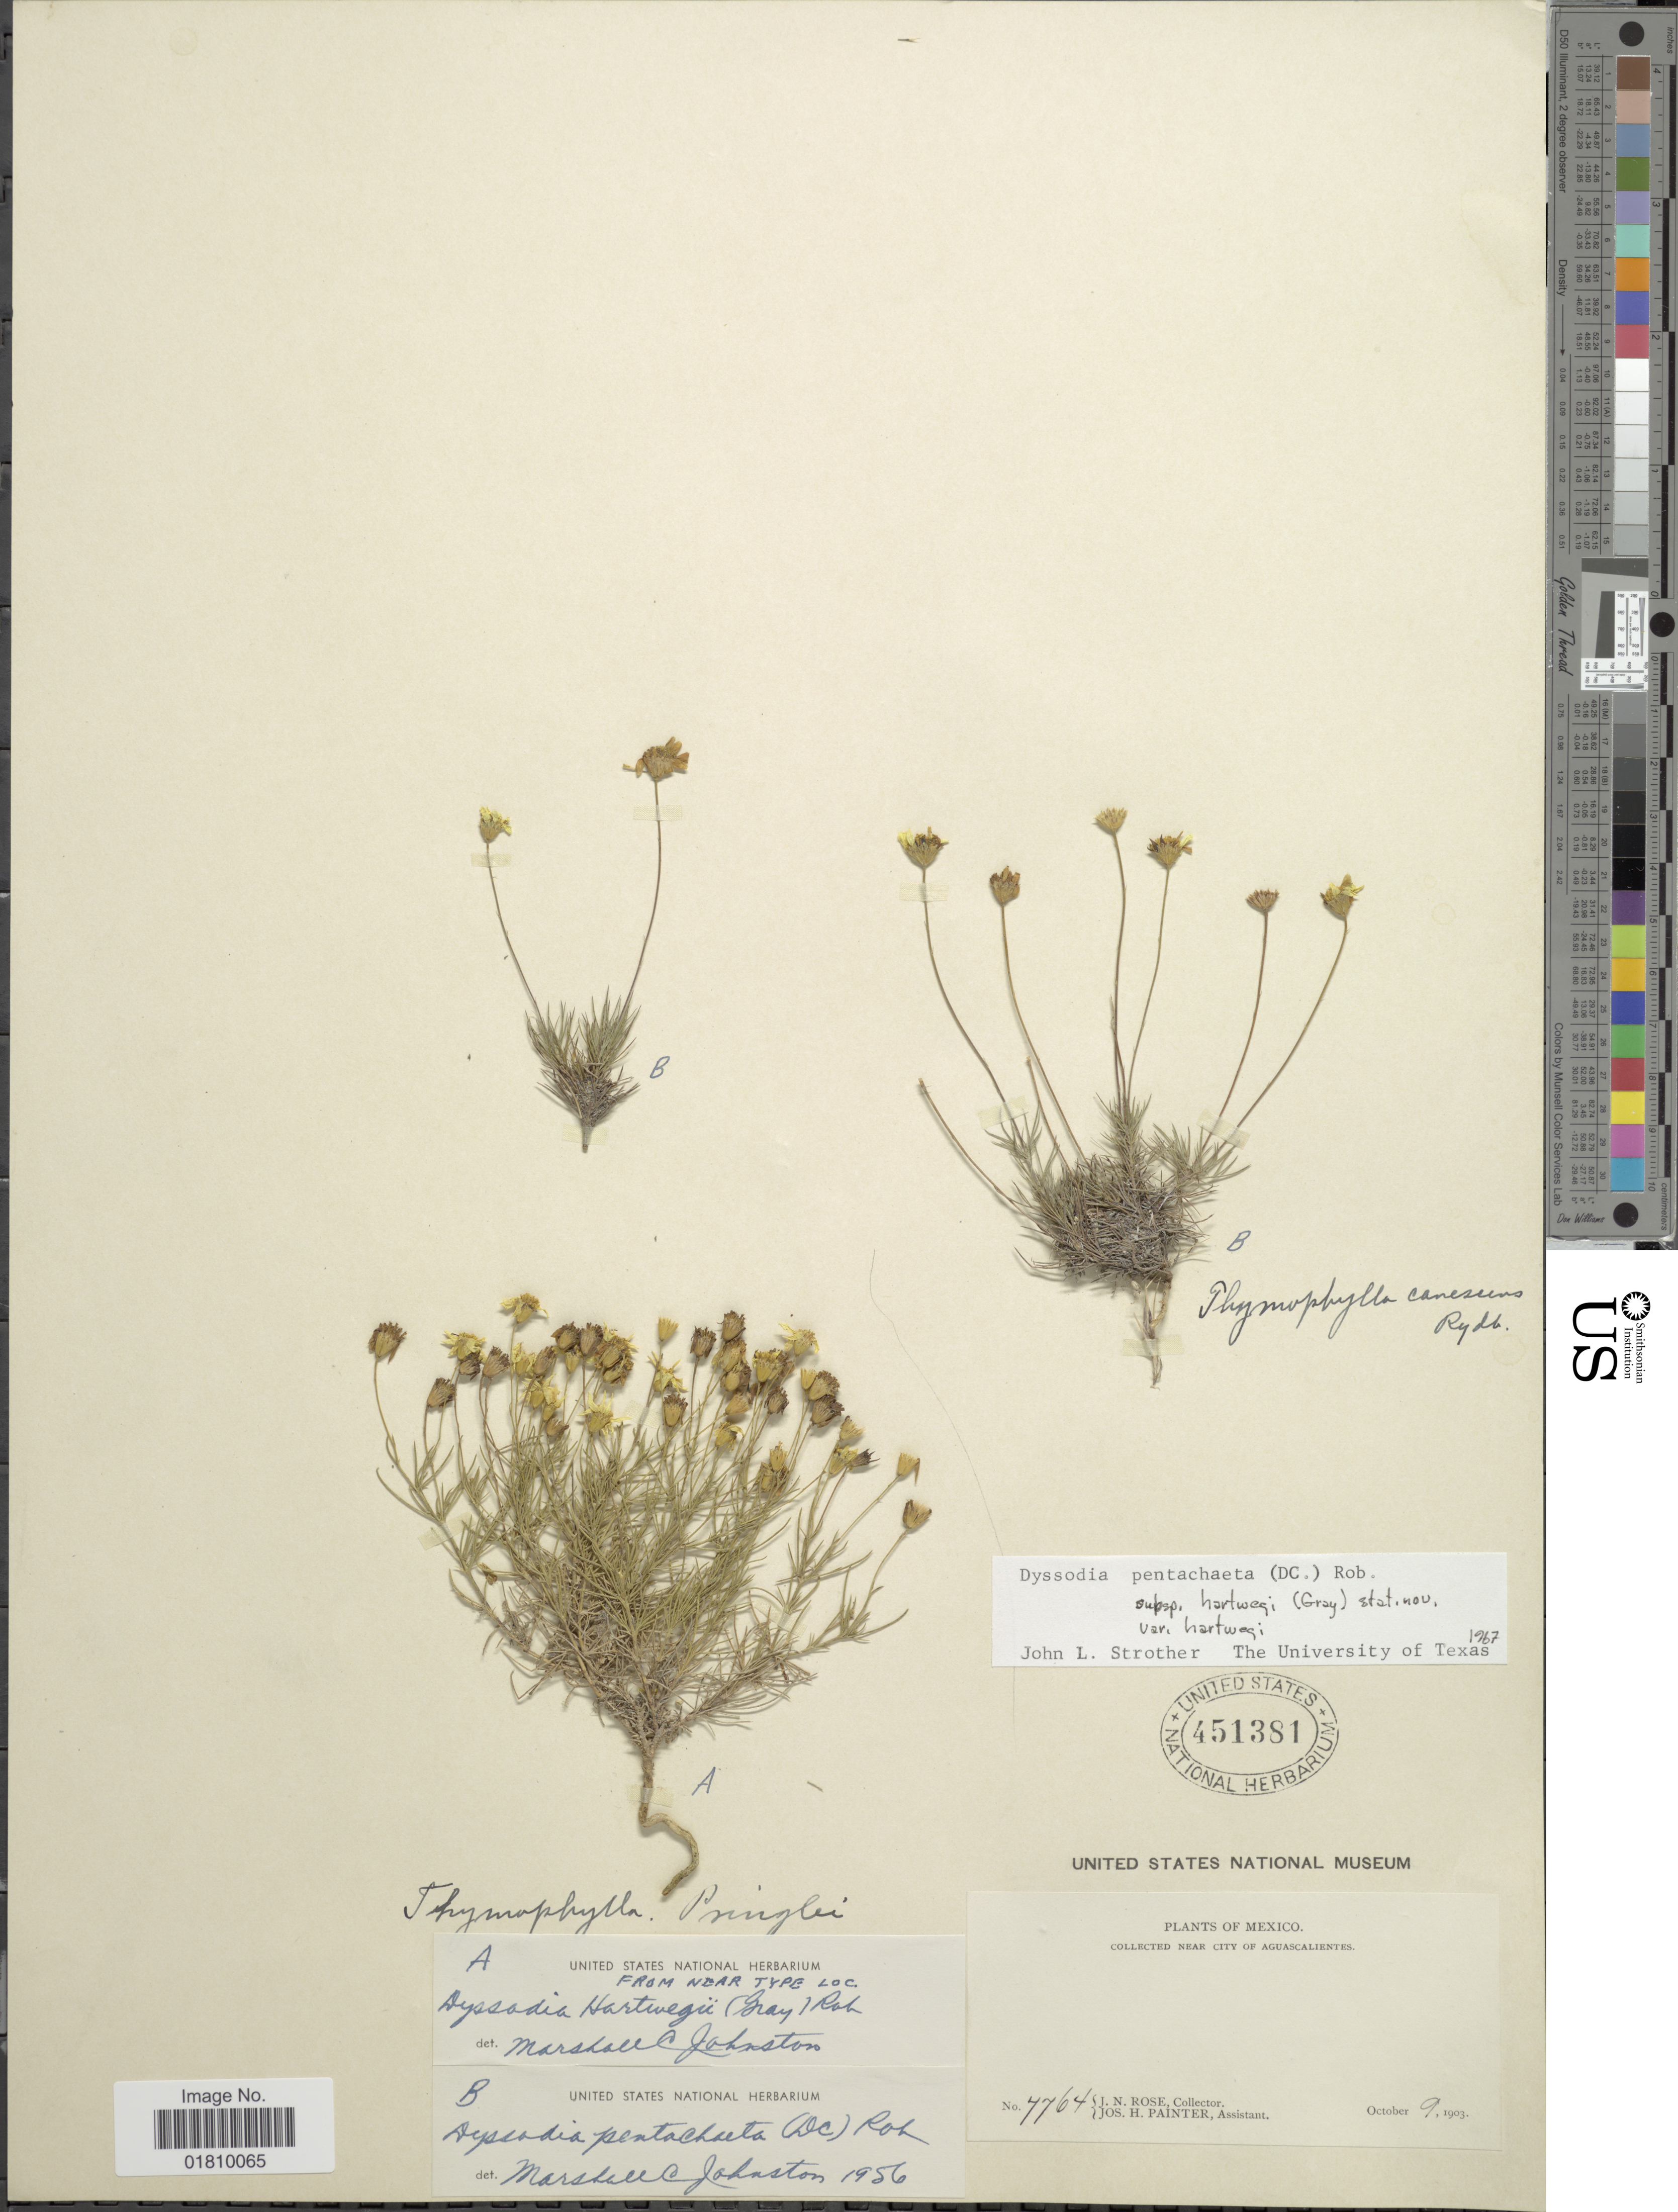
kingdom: Plantae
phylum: Tracheophyta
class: Magnoliopsida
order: Asterales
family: Asteraceae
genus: Thymophylla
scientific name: Thymophylla pentachaeta var. hartwegii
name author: (A. Gray) Strother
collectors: J. N. Rose & J. H. Painter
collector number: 4764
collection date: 1903-10-09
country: Mexico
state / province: Aguascalientes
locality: Near city of Aguascalientes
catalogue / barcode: US 451381